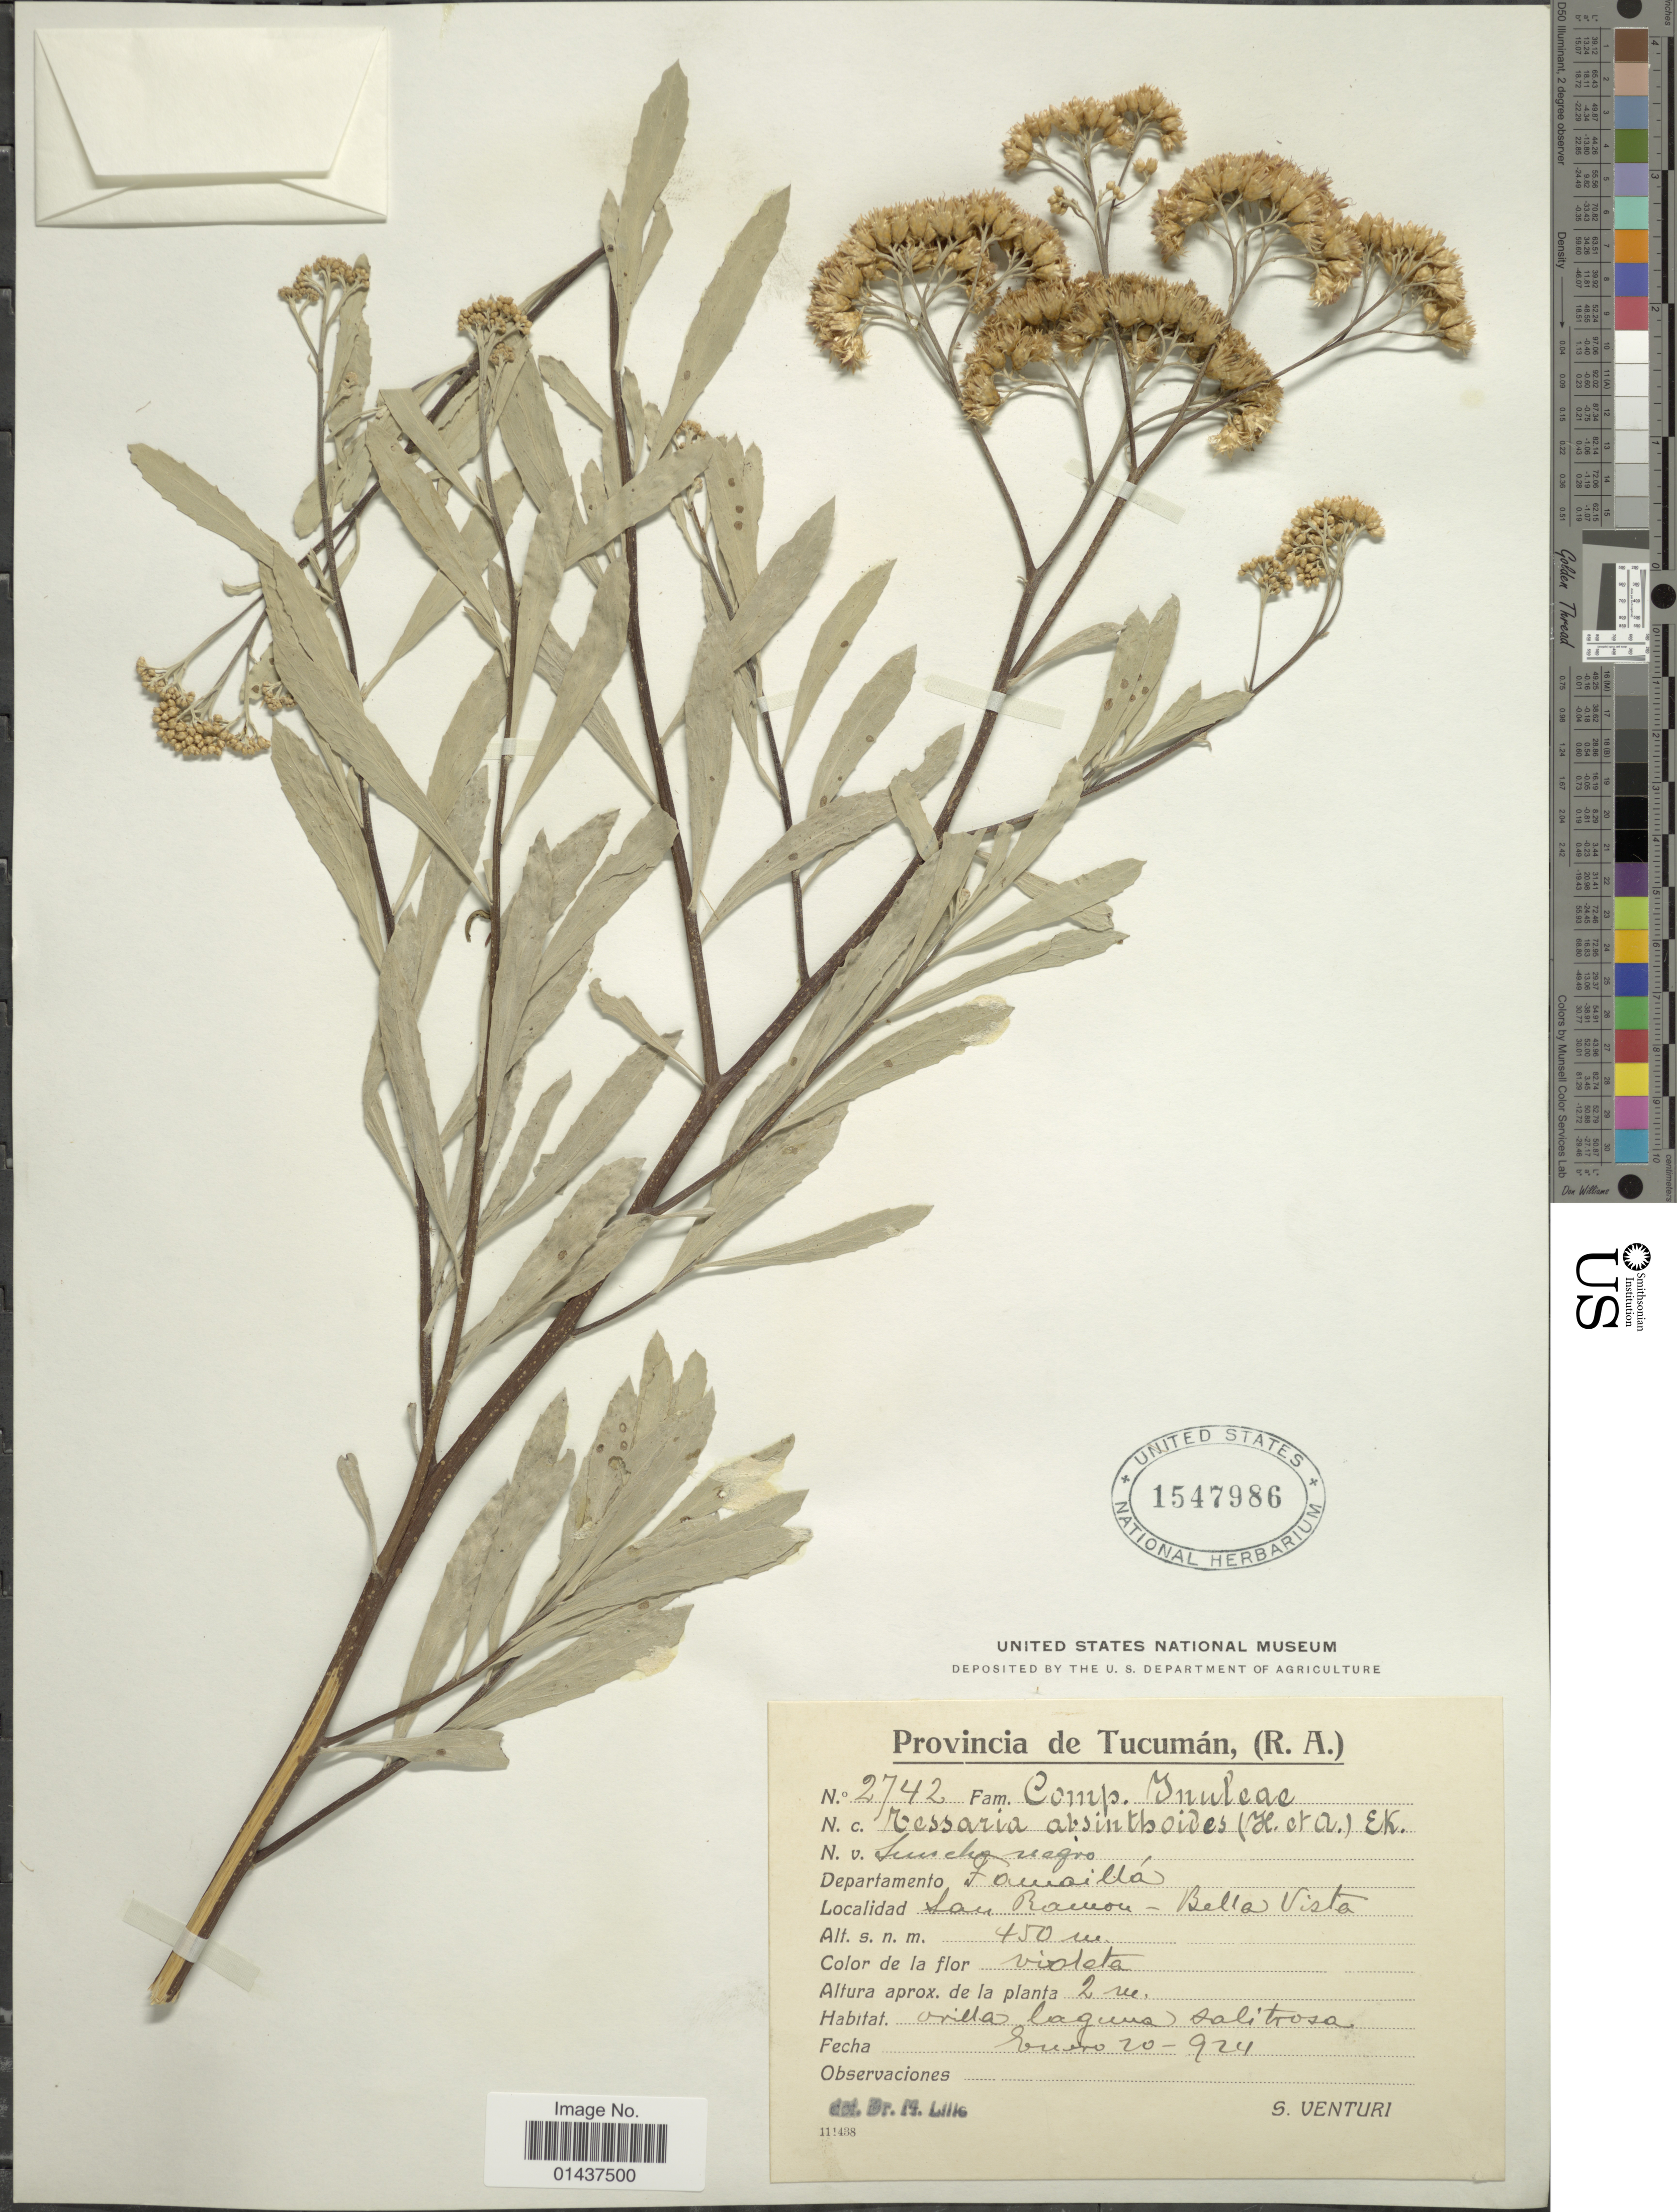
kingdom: Plantae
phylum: Tracheophyta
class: Magnoliopsida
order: Asterales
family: Asteraceae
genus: Tessaria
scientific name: Tessaria integrifolia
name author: Ruiz & Pav.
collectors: S. Venturi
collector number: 2742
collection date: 1924-01-20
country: Argentina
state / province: Tucuman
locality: (R.A.), Departamento Famaillá, San Ramon - Bella Vista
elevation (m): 450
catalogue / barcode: US 1547986